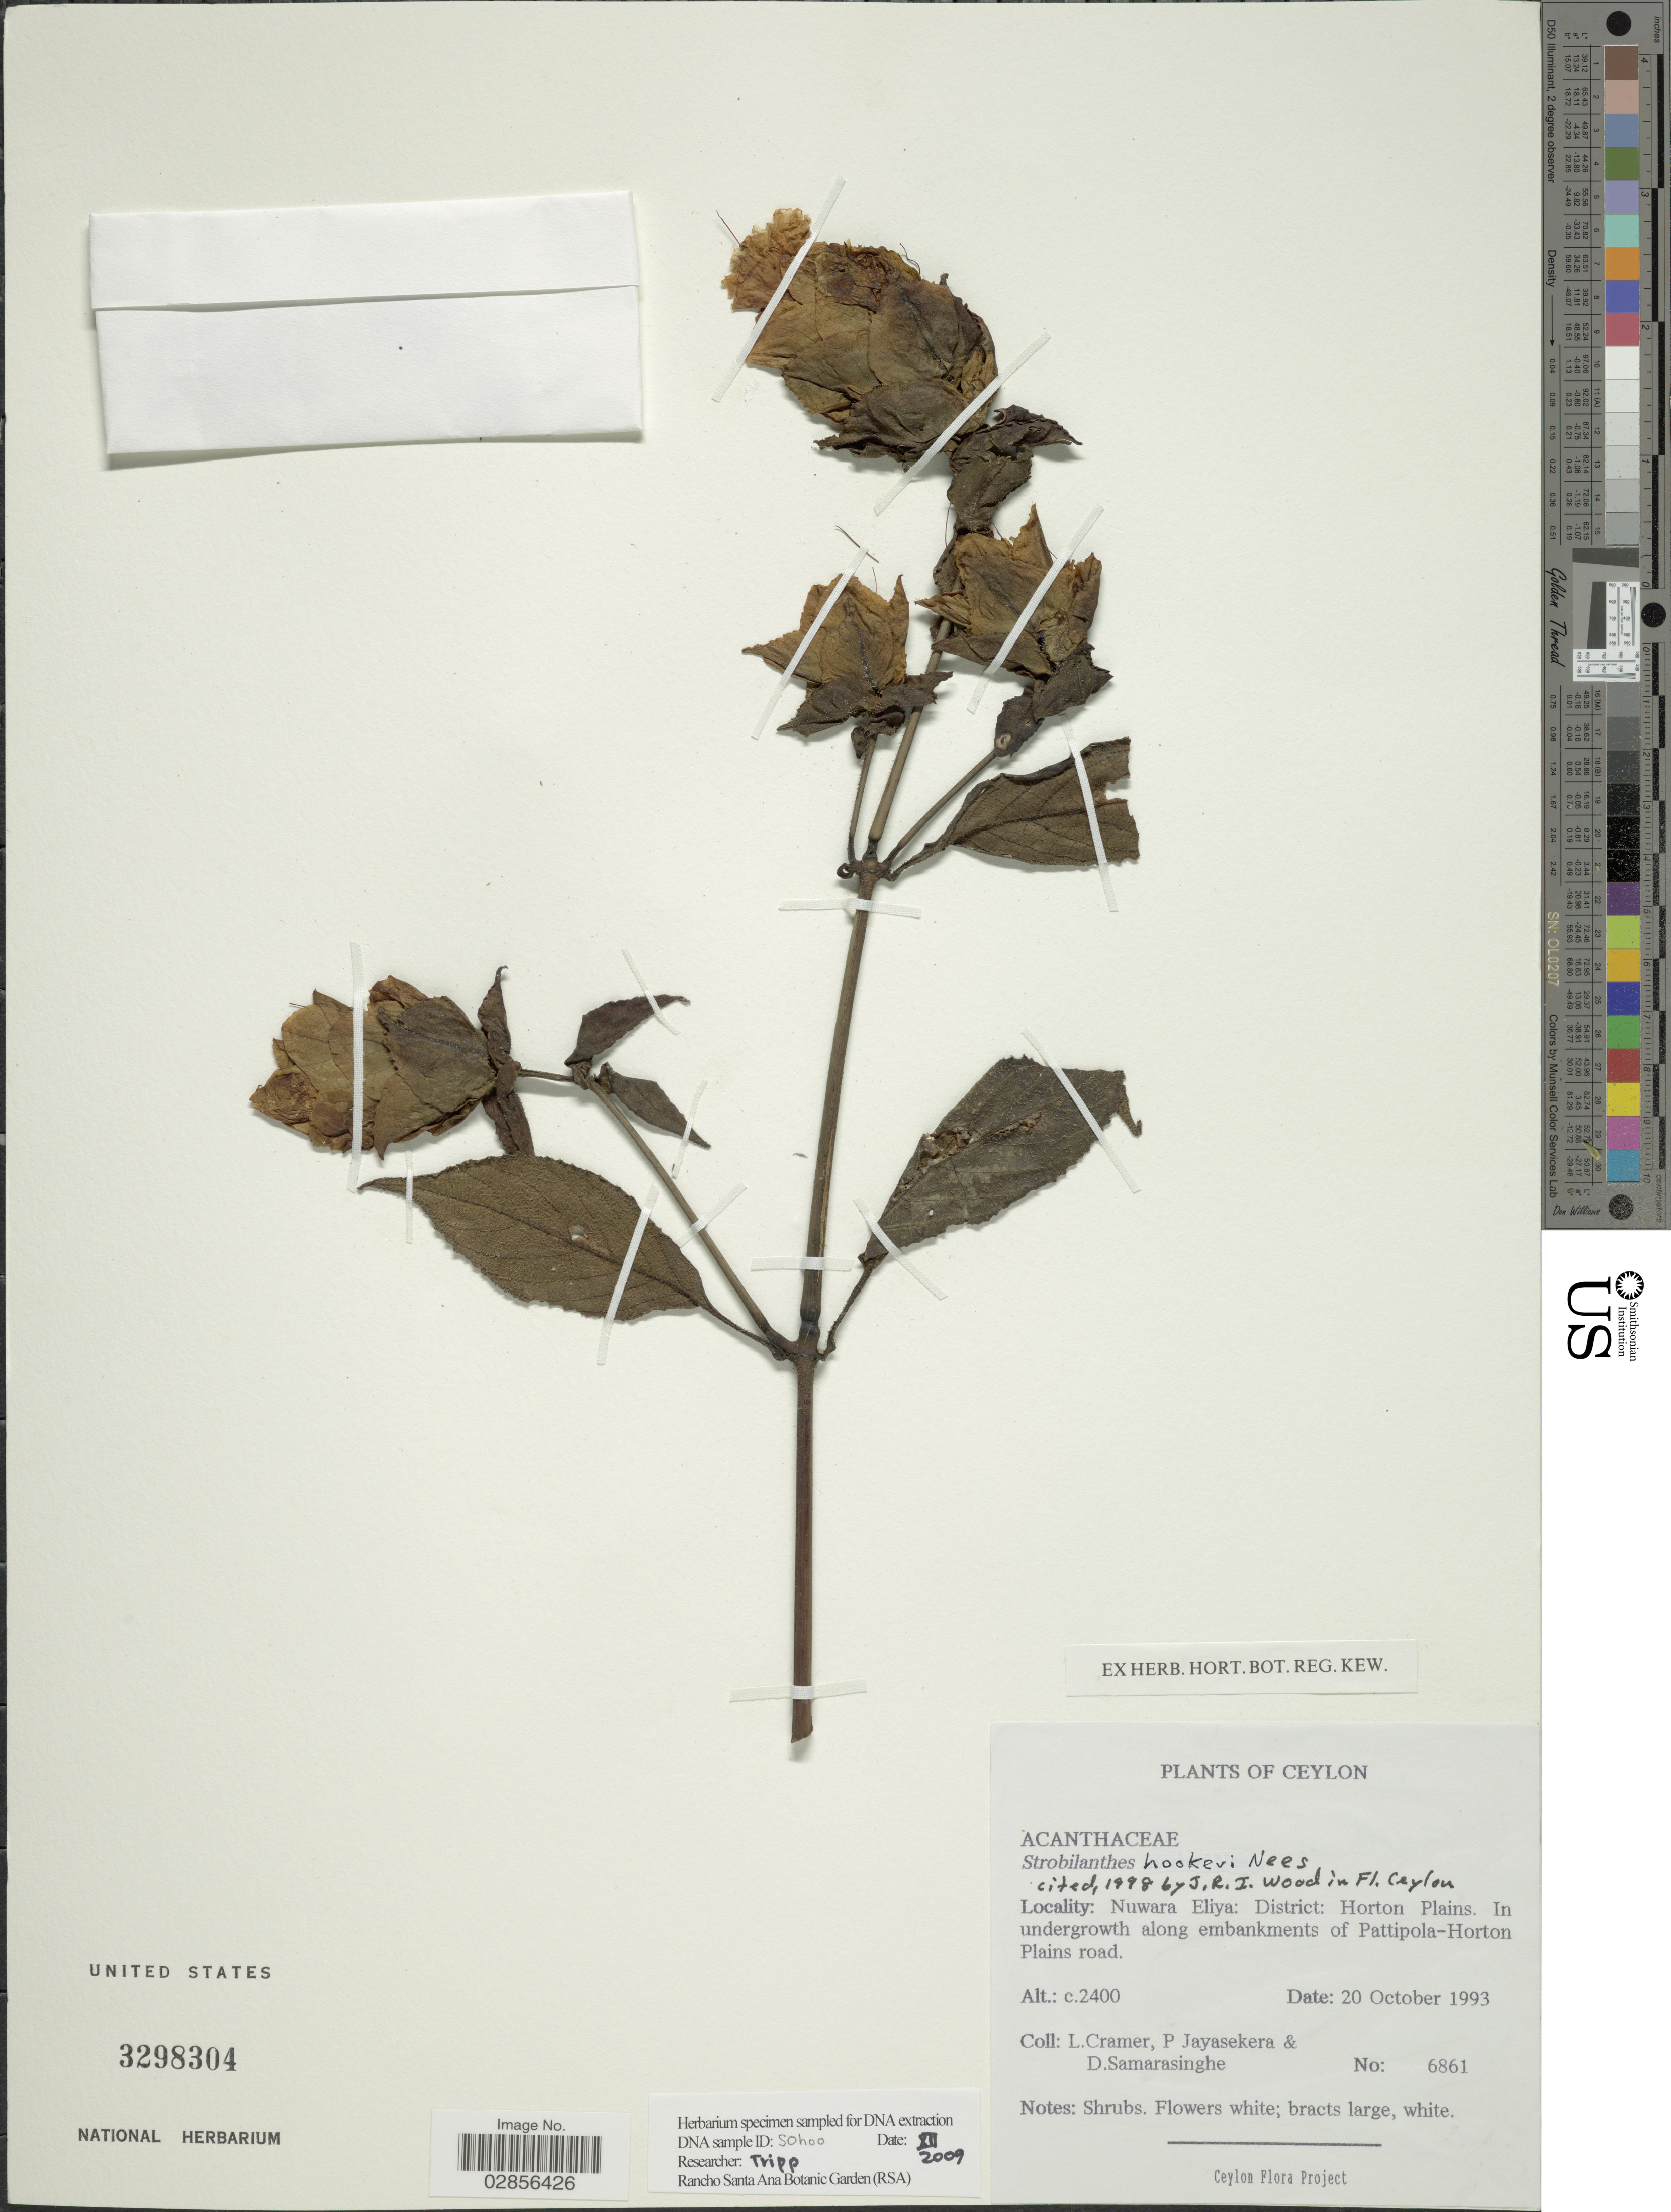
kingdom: Plantae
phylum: Tracheophyta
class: Magnoliopsida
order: Lamiales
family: Acanthaceae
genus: Strobilanthes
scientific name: Strobilanthes hookeri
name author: Nees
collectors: L. H. Cramer, P. Jayasekera & D. Samarasinghe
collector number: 6861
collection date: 1993-10-20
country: Sri Lanka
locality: Ceylon. Nuwara Eliya District: Horton Plains. In undergrowth along embankments of Pattipola-Horton Plains road.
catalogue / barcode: US 3298304